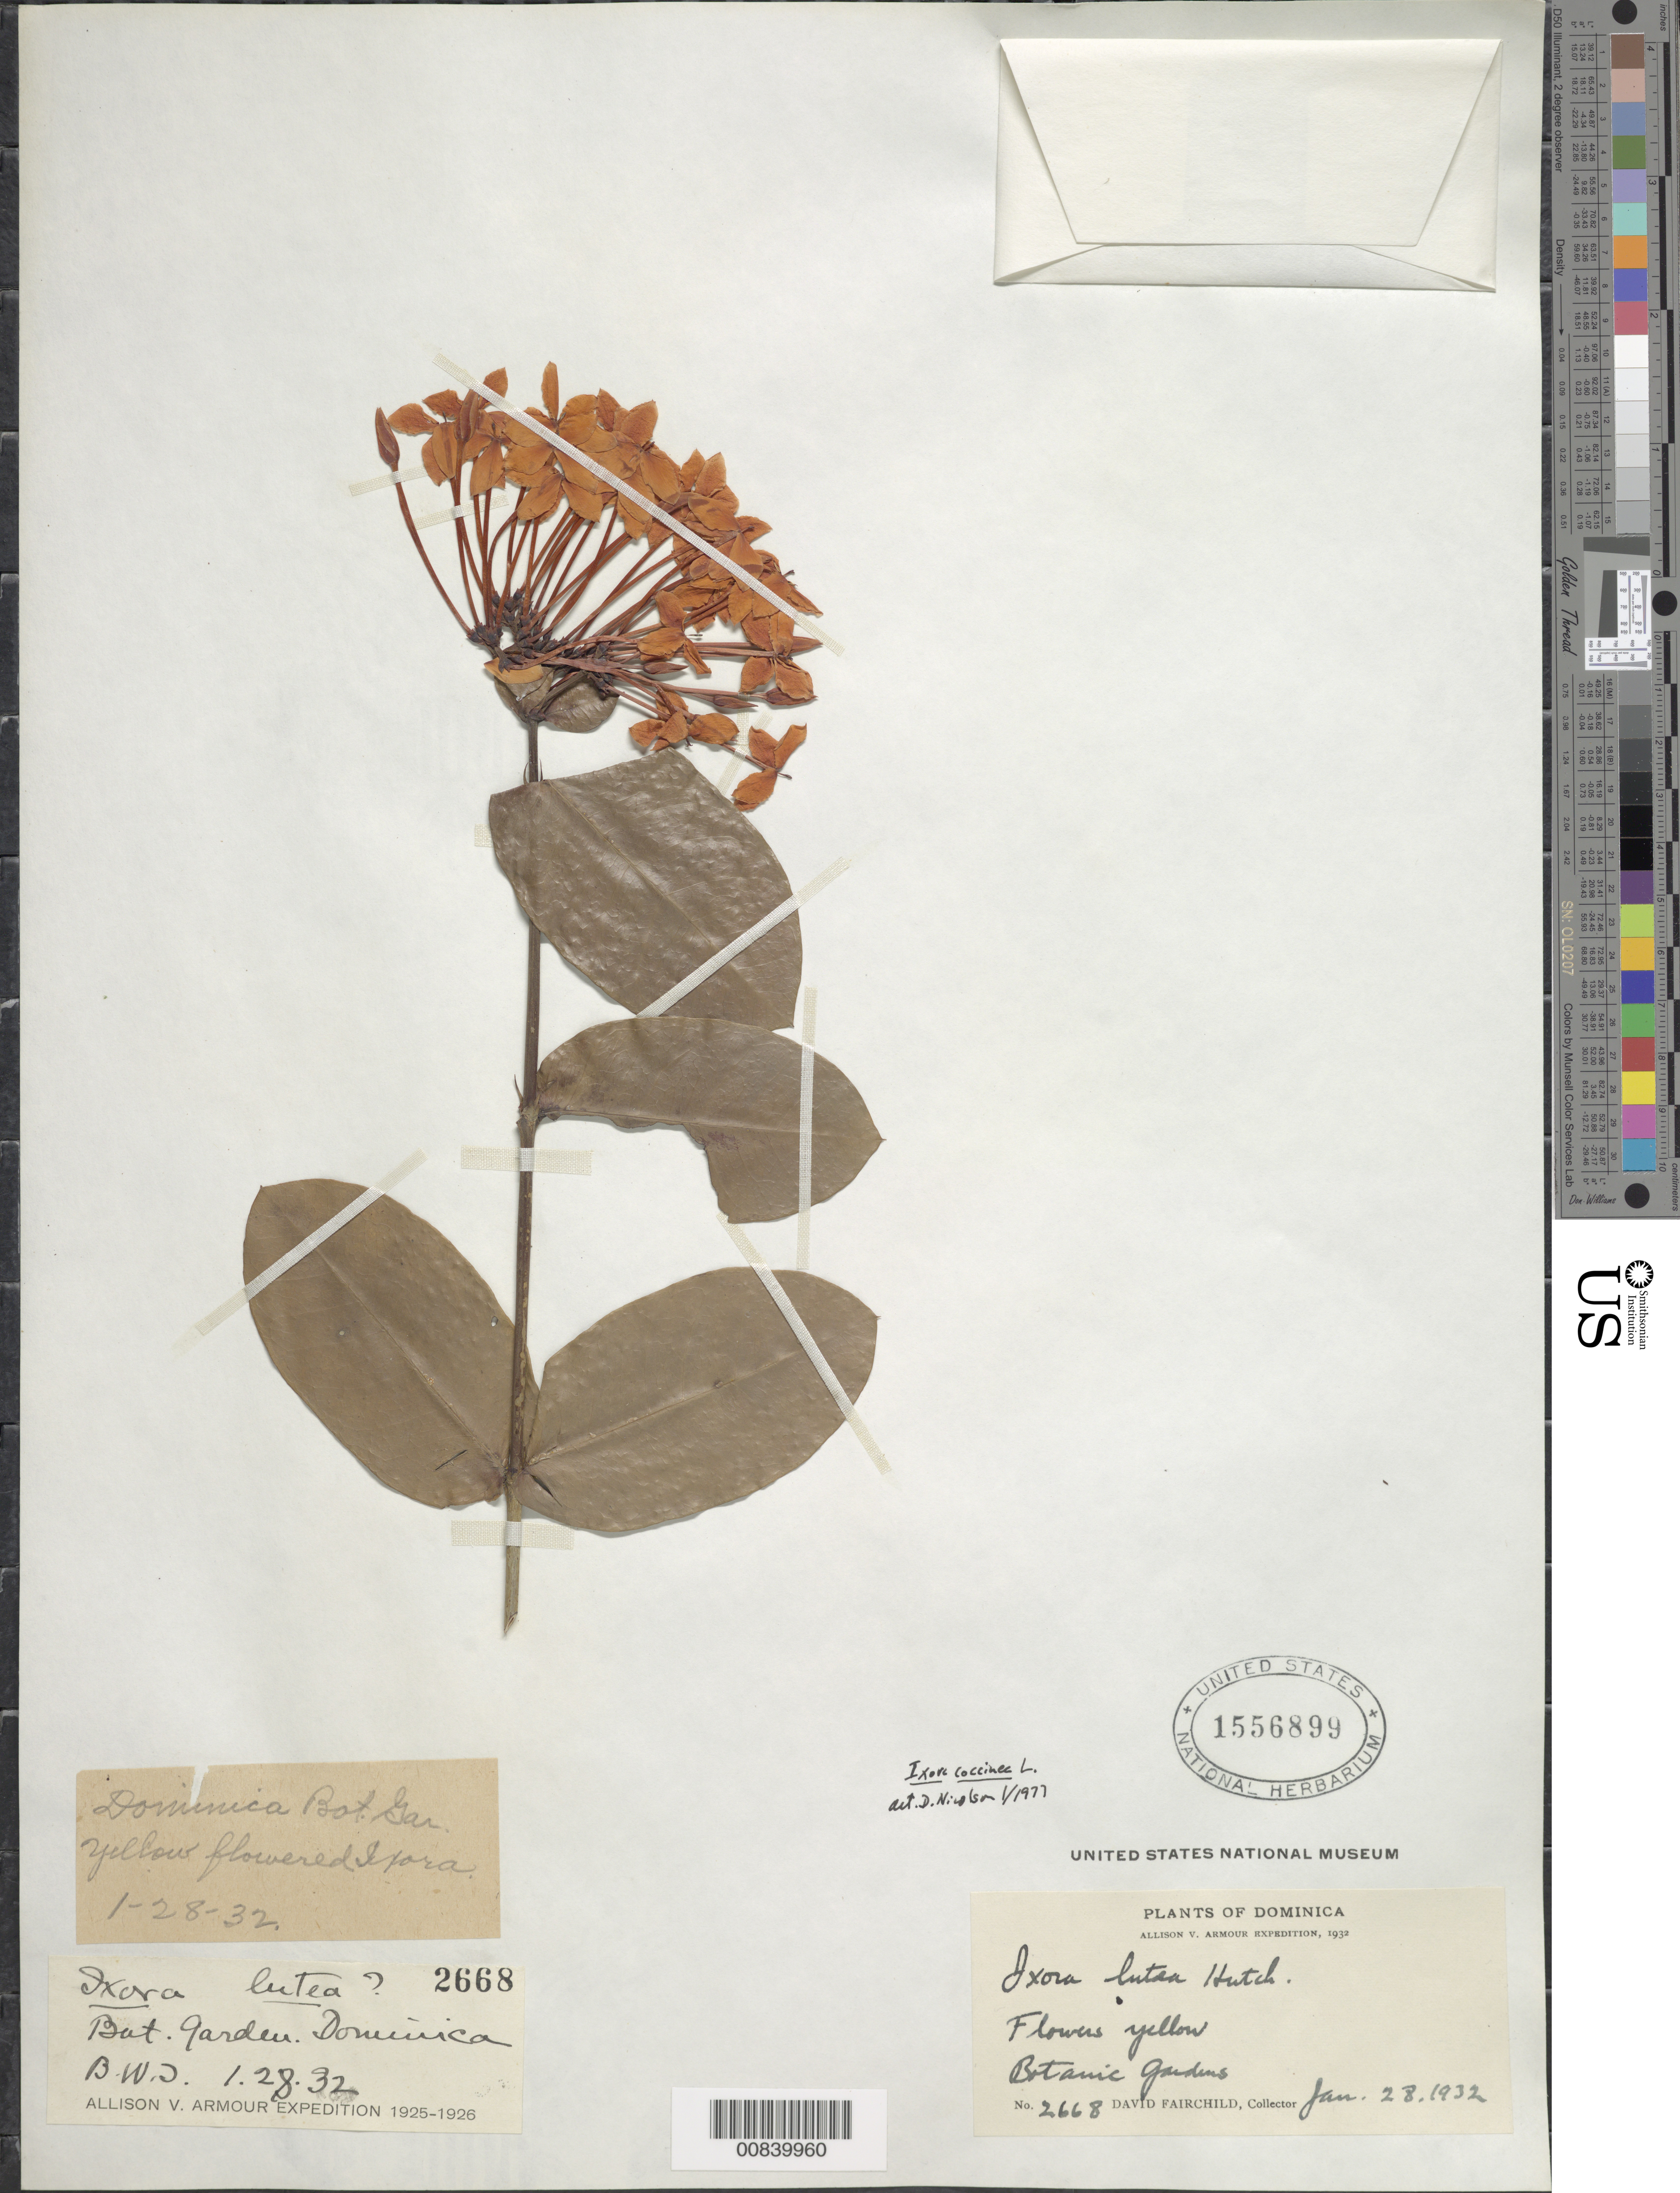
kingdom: Plantae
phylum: Tracheophyta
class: Magnoliopsida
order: Gentianales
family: Rubiaceae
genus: Ixora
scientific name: Ixora coccinea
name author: L.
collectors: D. Fairchild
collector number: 2668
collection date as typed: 28 Jan 1932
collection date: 1932-01-28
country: Dominica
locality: Botanic Gardens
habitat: Botanic garden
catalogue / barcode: US 1556899